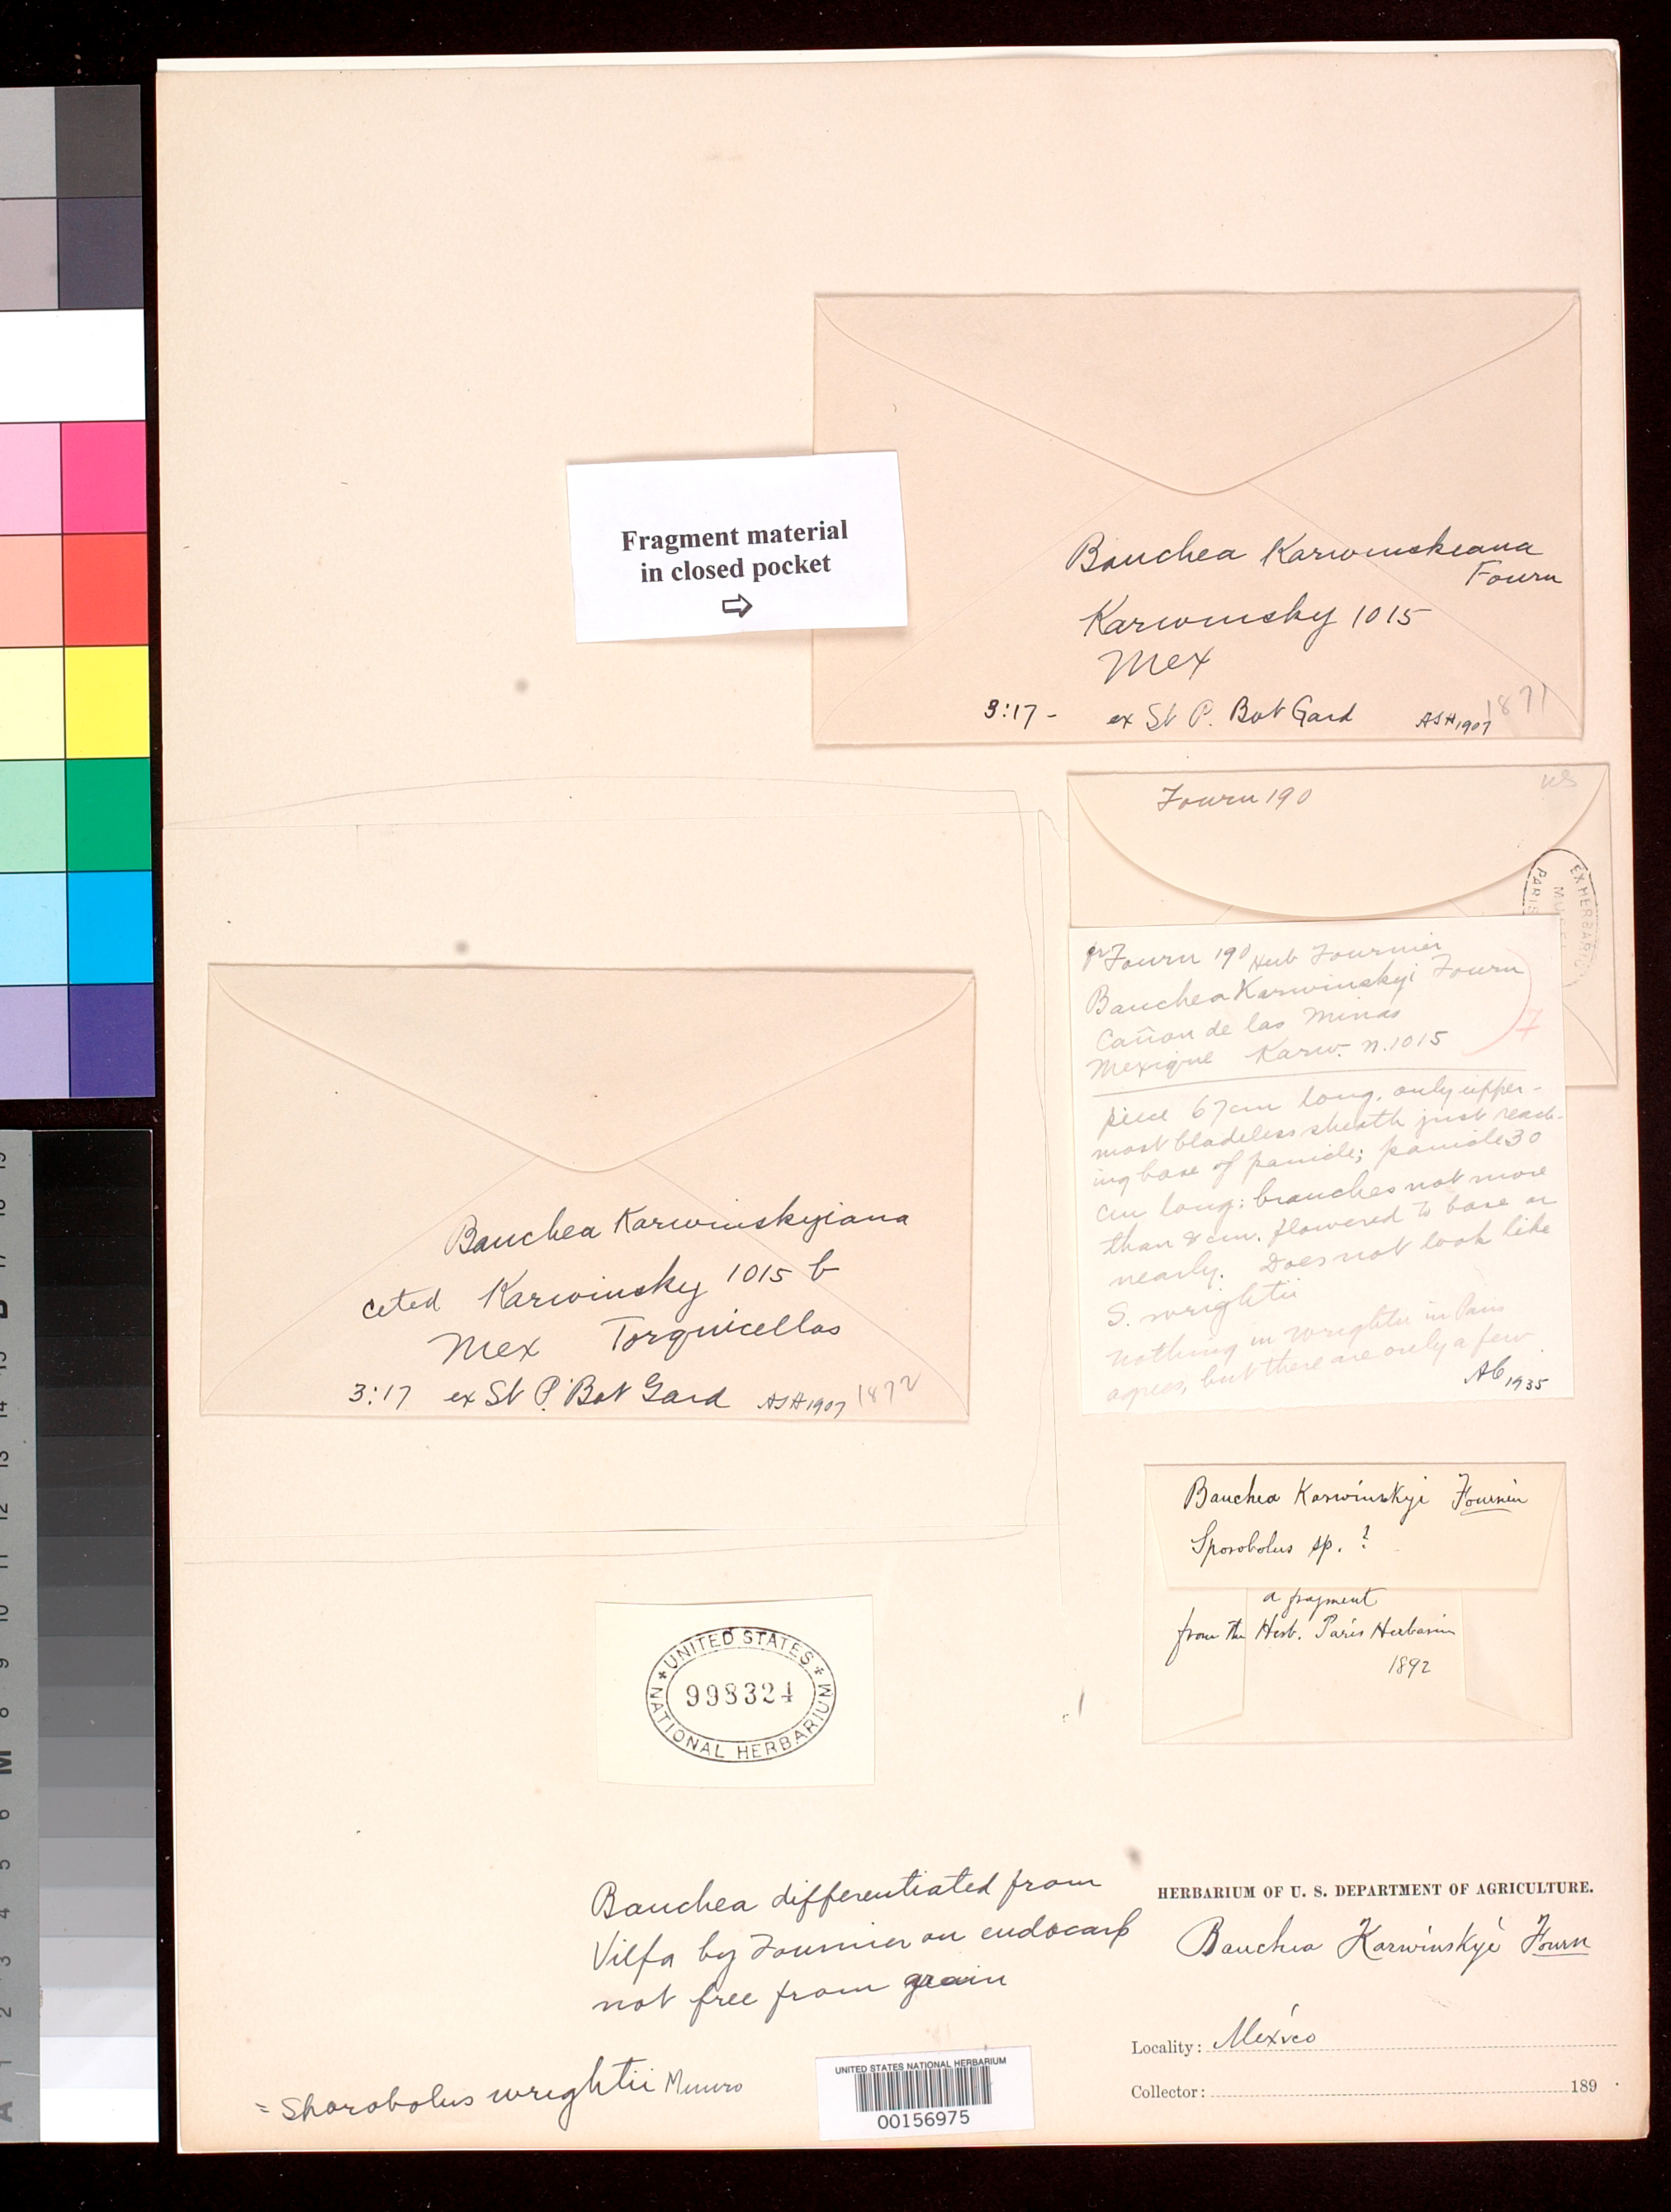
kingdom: Plantae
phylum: Tracheophyta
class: Liliopsida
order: Poales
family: Poaceae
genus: Bauchea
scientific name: Bauchea karwinskyi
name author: E. Fourn.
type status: Type Fragment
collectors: W. F. Karwinski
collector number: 1015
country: Mexico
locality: Canon de Las Minas et Victoria.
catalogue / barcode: US 998324